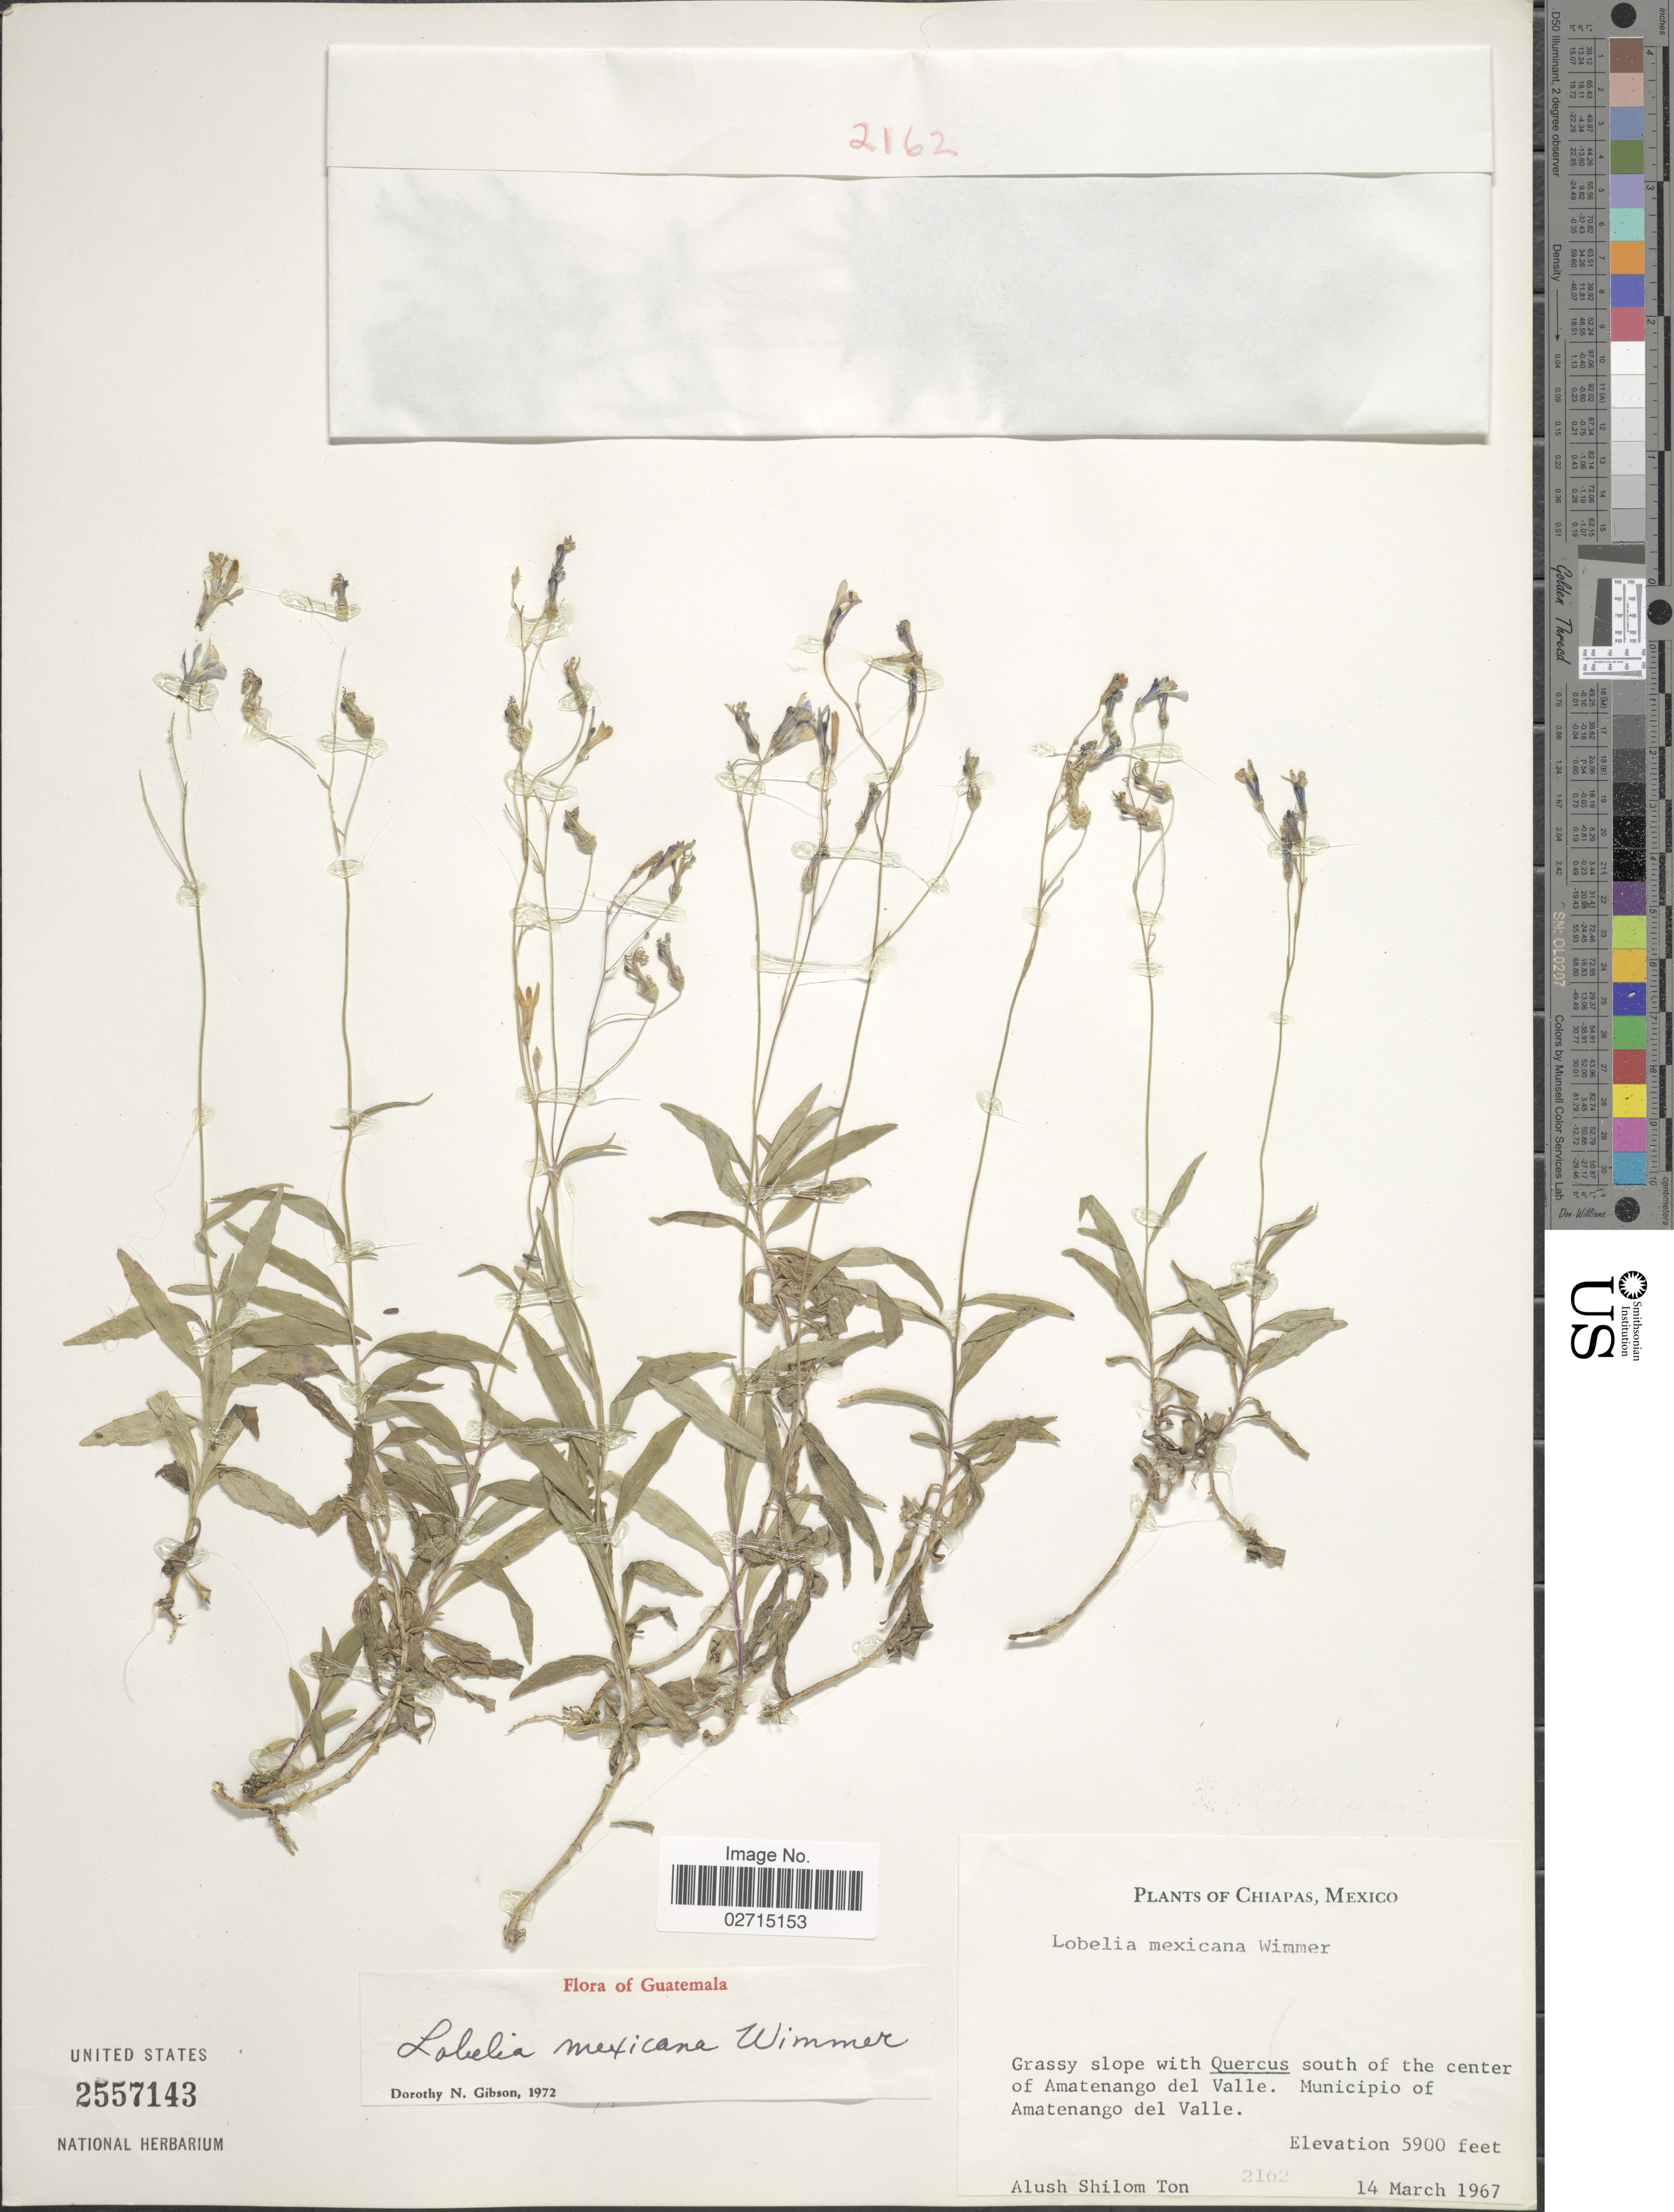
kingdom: Plantae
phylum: Tracheophyta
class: Magnoliopsida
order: Asterales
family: Campanulaceae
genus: Lobelia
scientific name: Lobelia mexicana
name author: E. Wimm.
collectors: A. M. Ton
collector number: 2162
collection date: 1967-03-14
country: Mexico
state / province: Chiapas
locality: Grassy slope south of the center of Amatenango del Valle. Municipio of Amatenango del Valle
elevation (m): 1798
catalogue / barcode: US 2557143